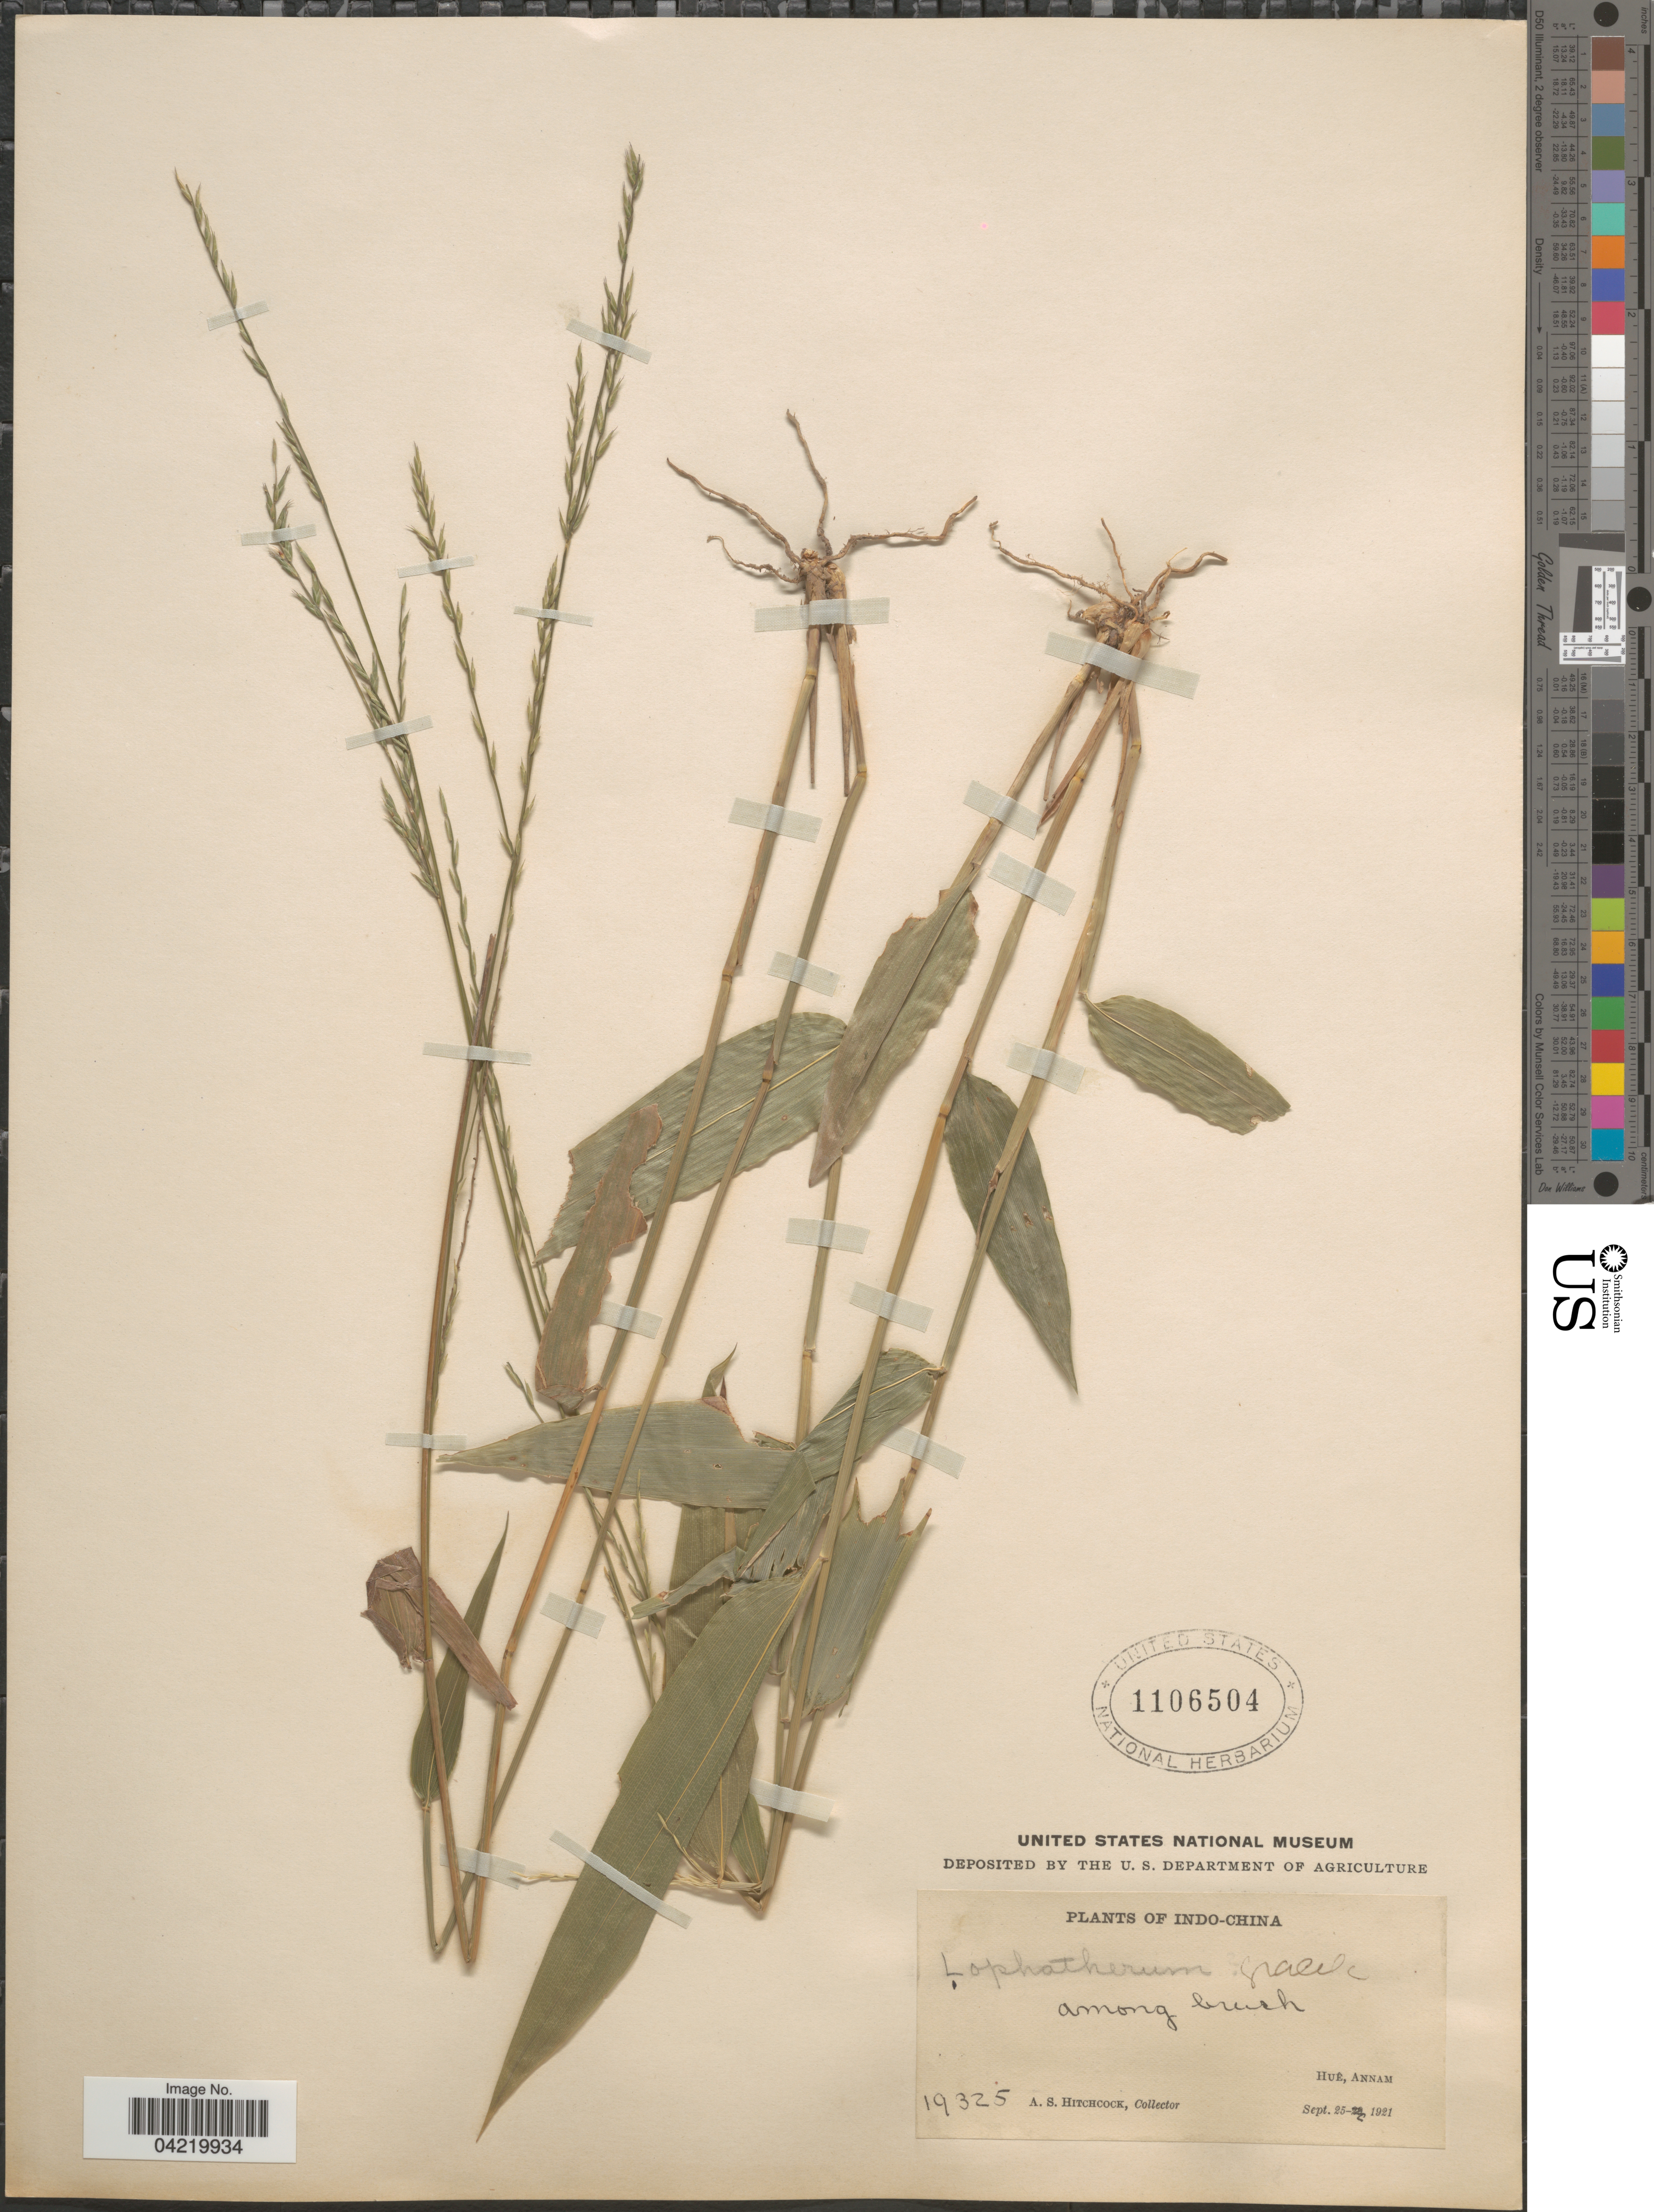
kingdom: Plantae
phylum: Tracheophyta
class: Liliopsida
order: Poales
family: Poaceae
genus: Lophatherum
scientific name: Lophatherum gracile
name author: Brongn.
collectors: A. S. Hitchcock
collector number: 19325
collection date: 1921-09-25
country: Vietnam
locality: Indo-China. Among brush. Huê, Annam.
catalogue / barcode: US 1106504